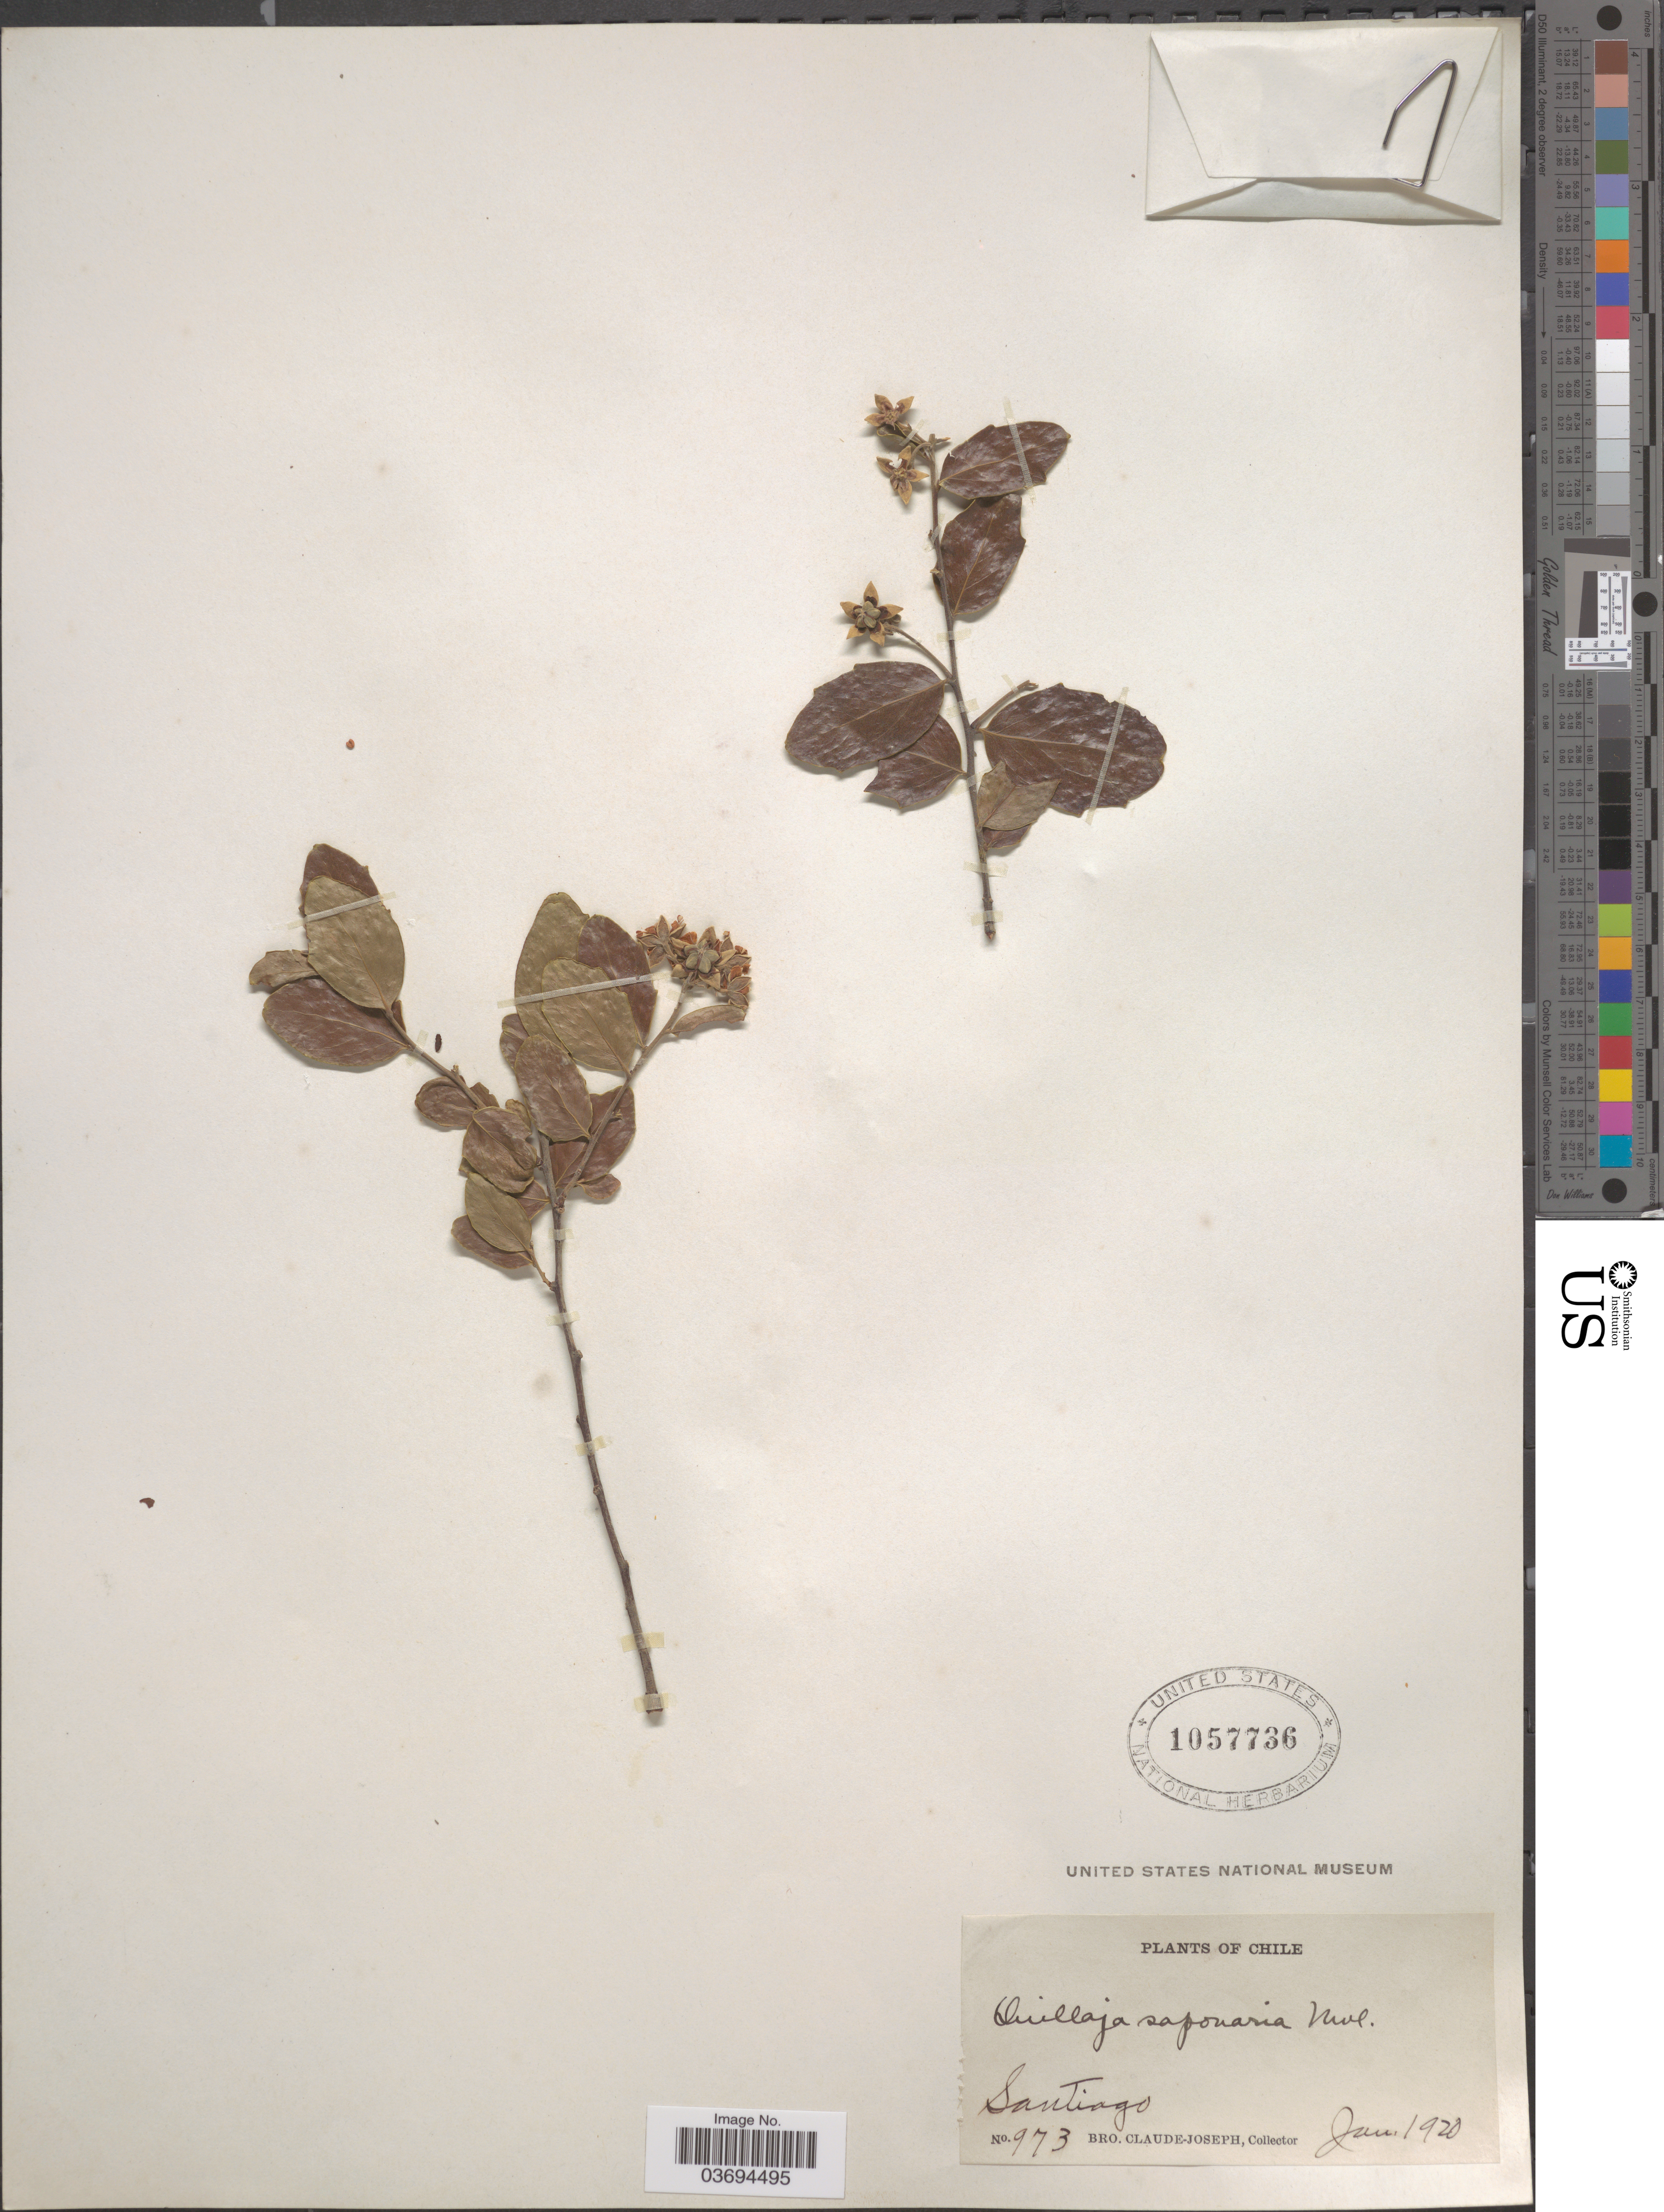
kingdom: Plantae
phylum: Tracheophyta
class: Magnoliopsida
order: Fabales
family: Quillajaceae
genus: Quillaja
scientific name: Quillaja saponaria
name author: Molina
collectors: Bro. Claude-Joseph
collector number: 973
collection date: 1920-01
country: Chile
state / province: Región Metropolitana (RM)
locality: Santiago.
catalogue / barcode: US 1057736